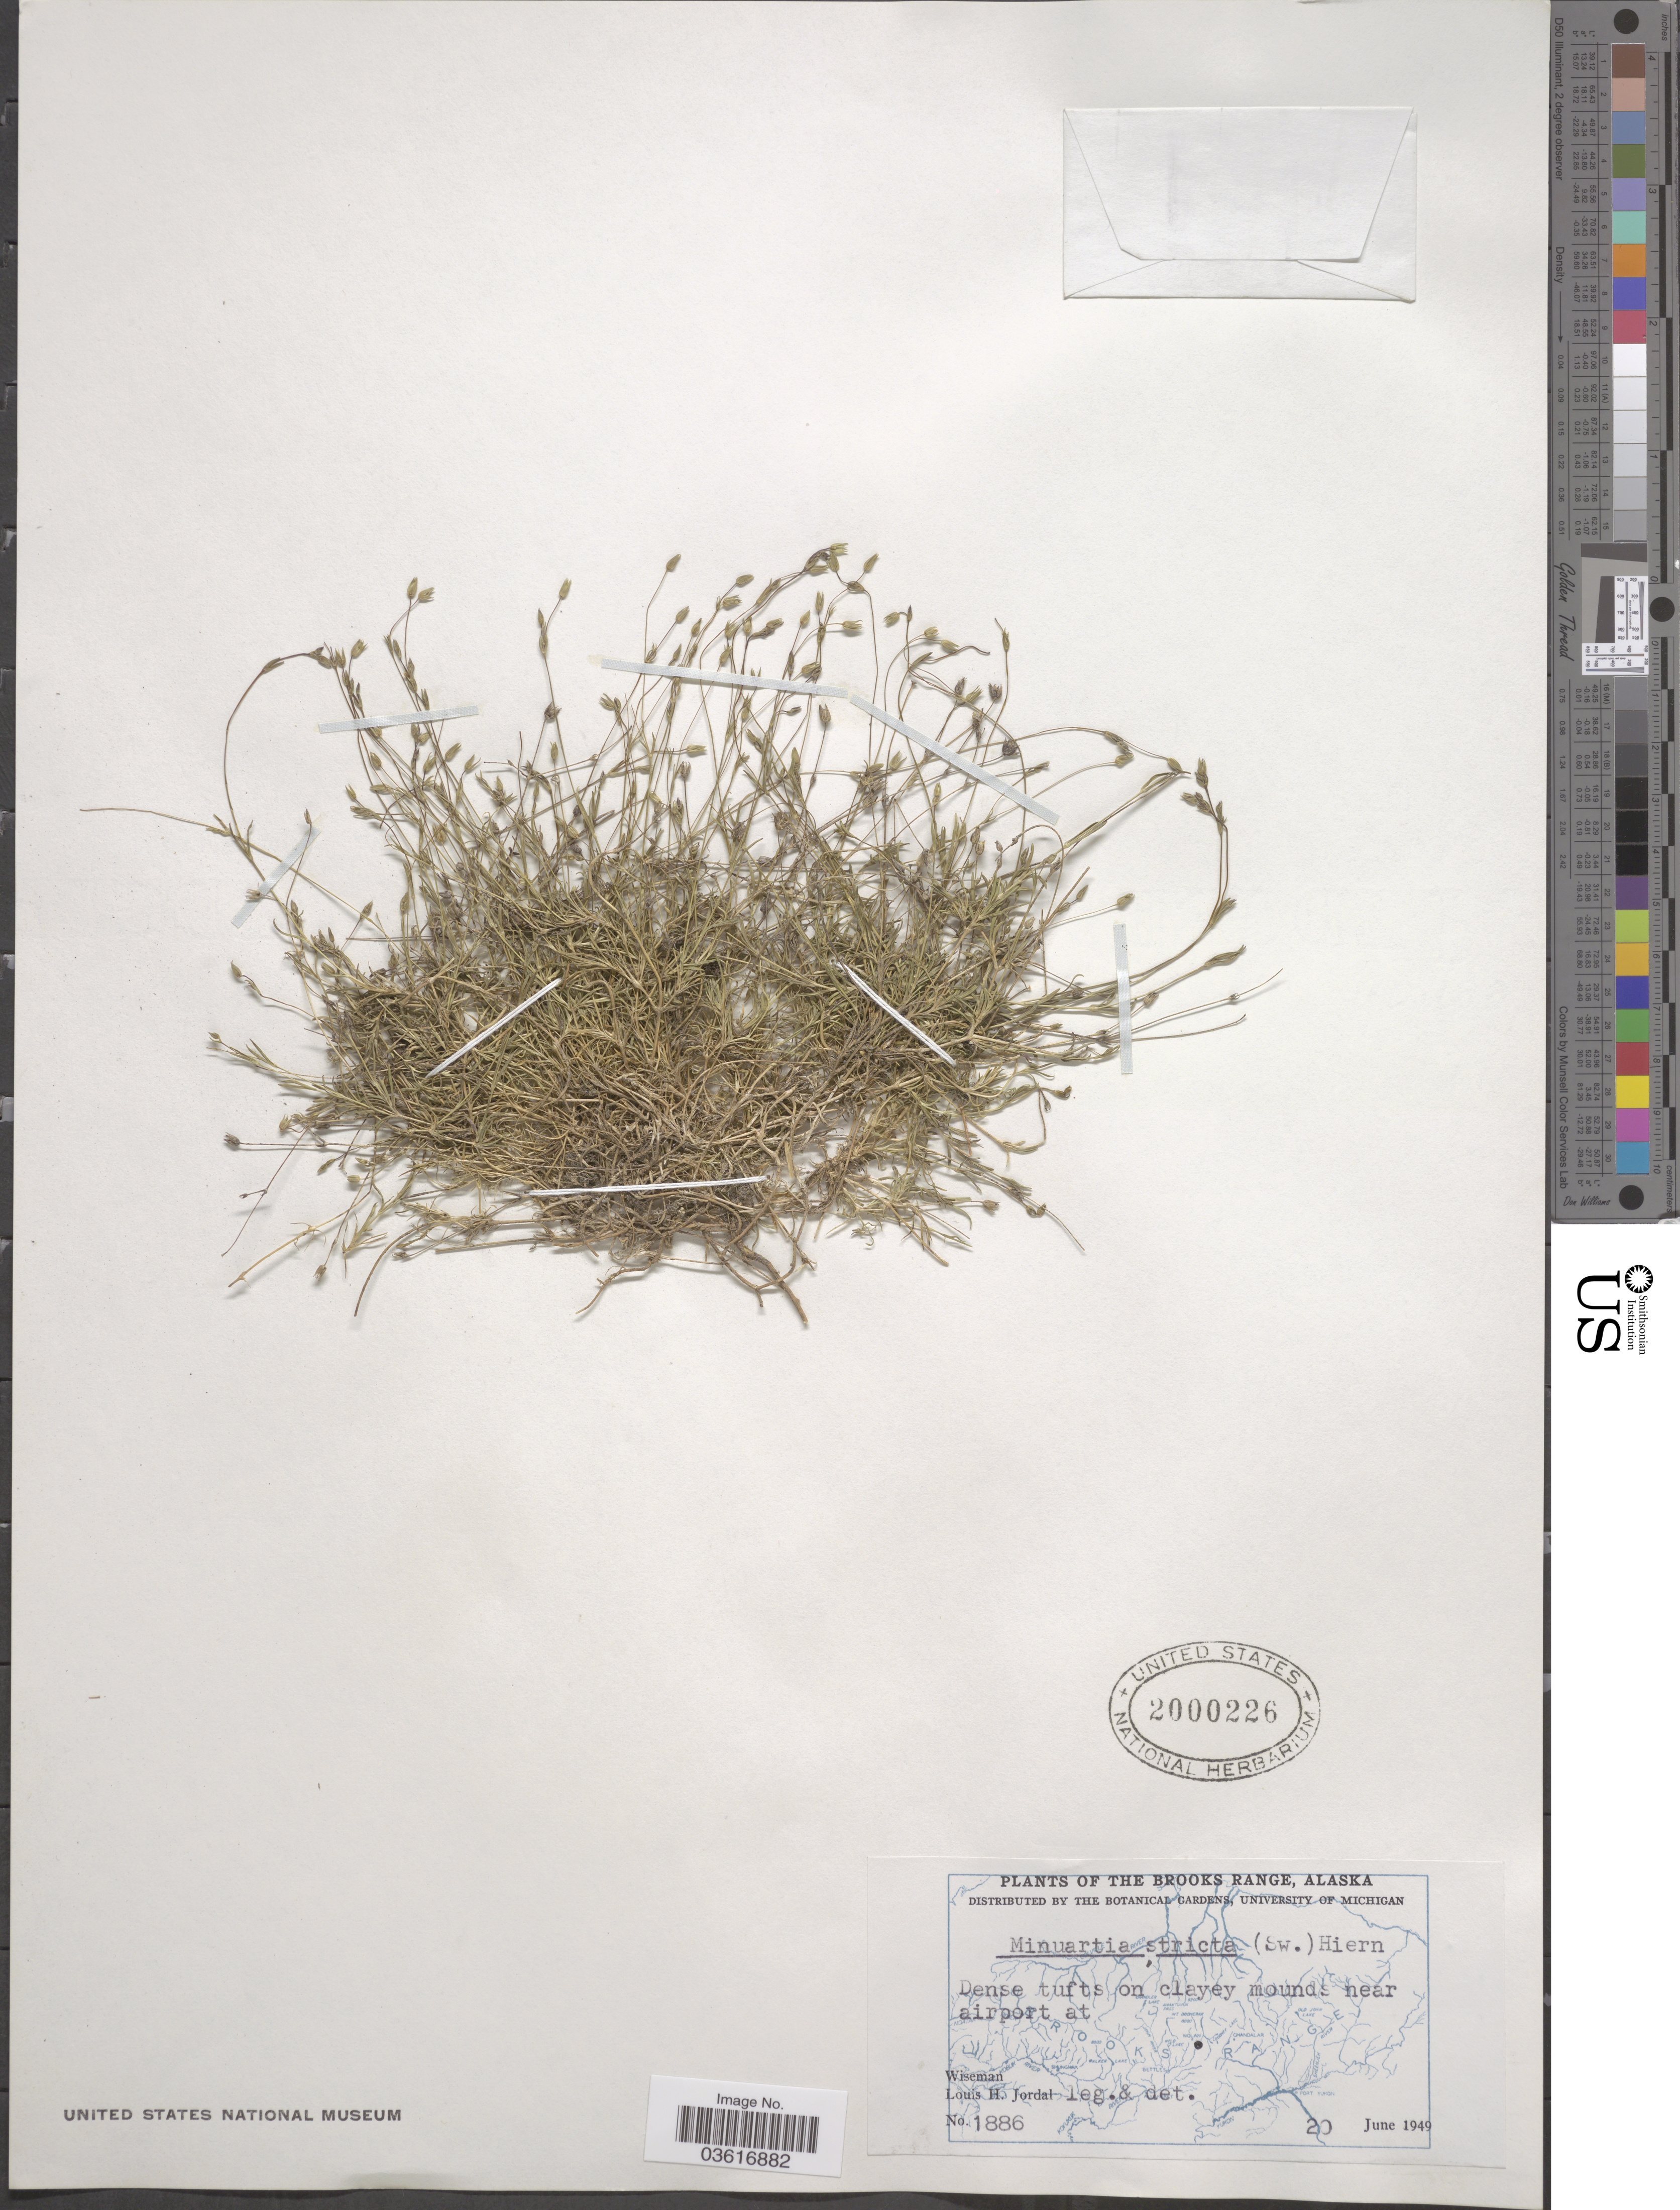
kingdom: Plantae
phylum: Tracheophyta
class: Magnoliopsida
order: Caryophyllales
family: Caryophyllaceae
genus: Minuartia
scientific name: Minuartia stricta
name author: (Sw.) Hiern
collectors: L. Jordal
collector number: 1886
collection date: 1949-06-20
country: United States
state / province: Alaska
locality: Brooks Range, mounds nea airport at Wiseman.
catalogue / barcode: US 2000226